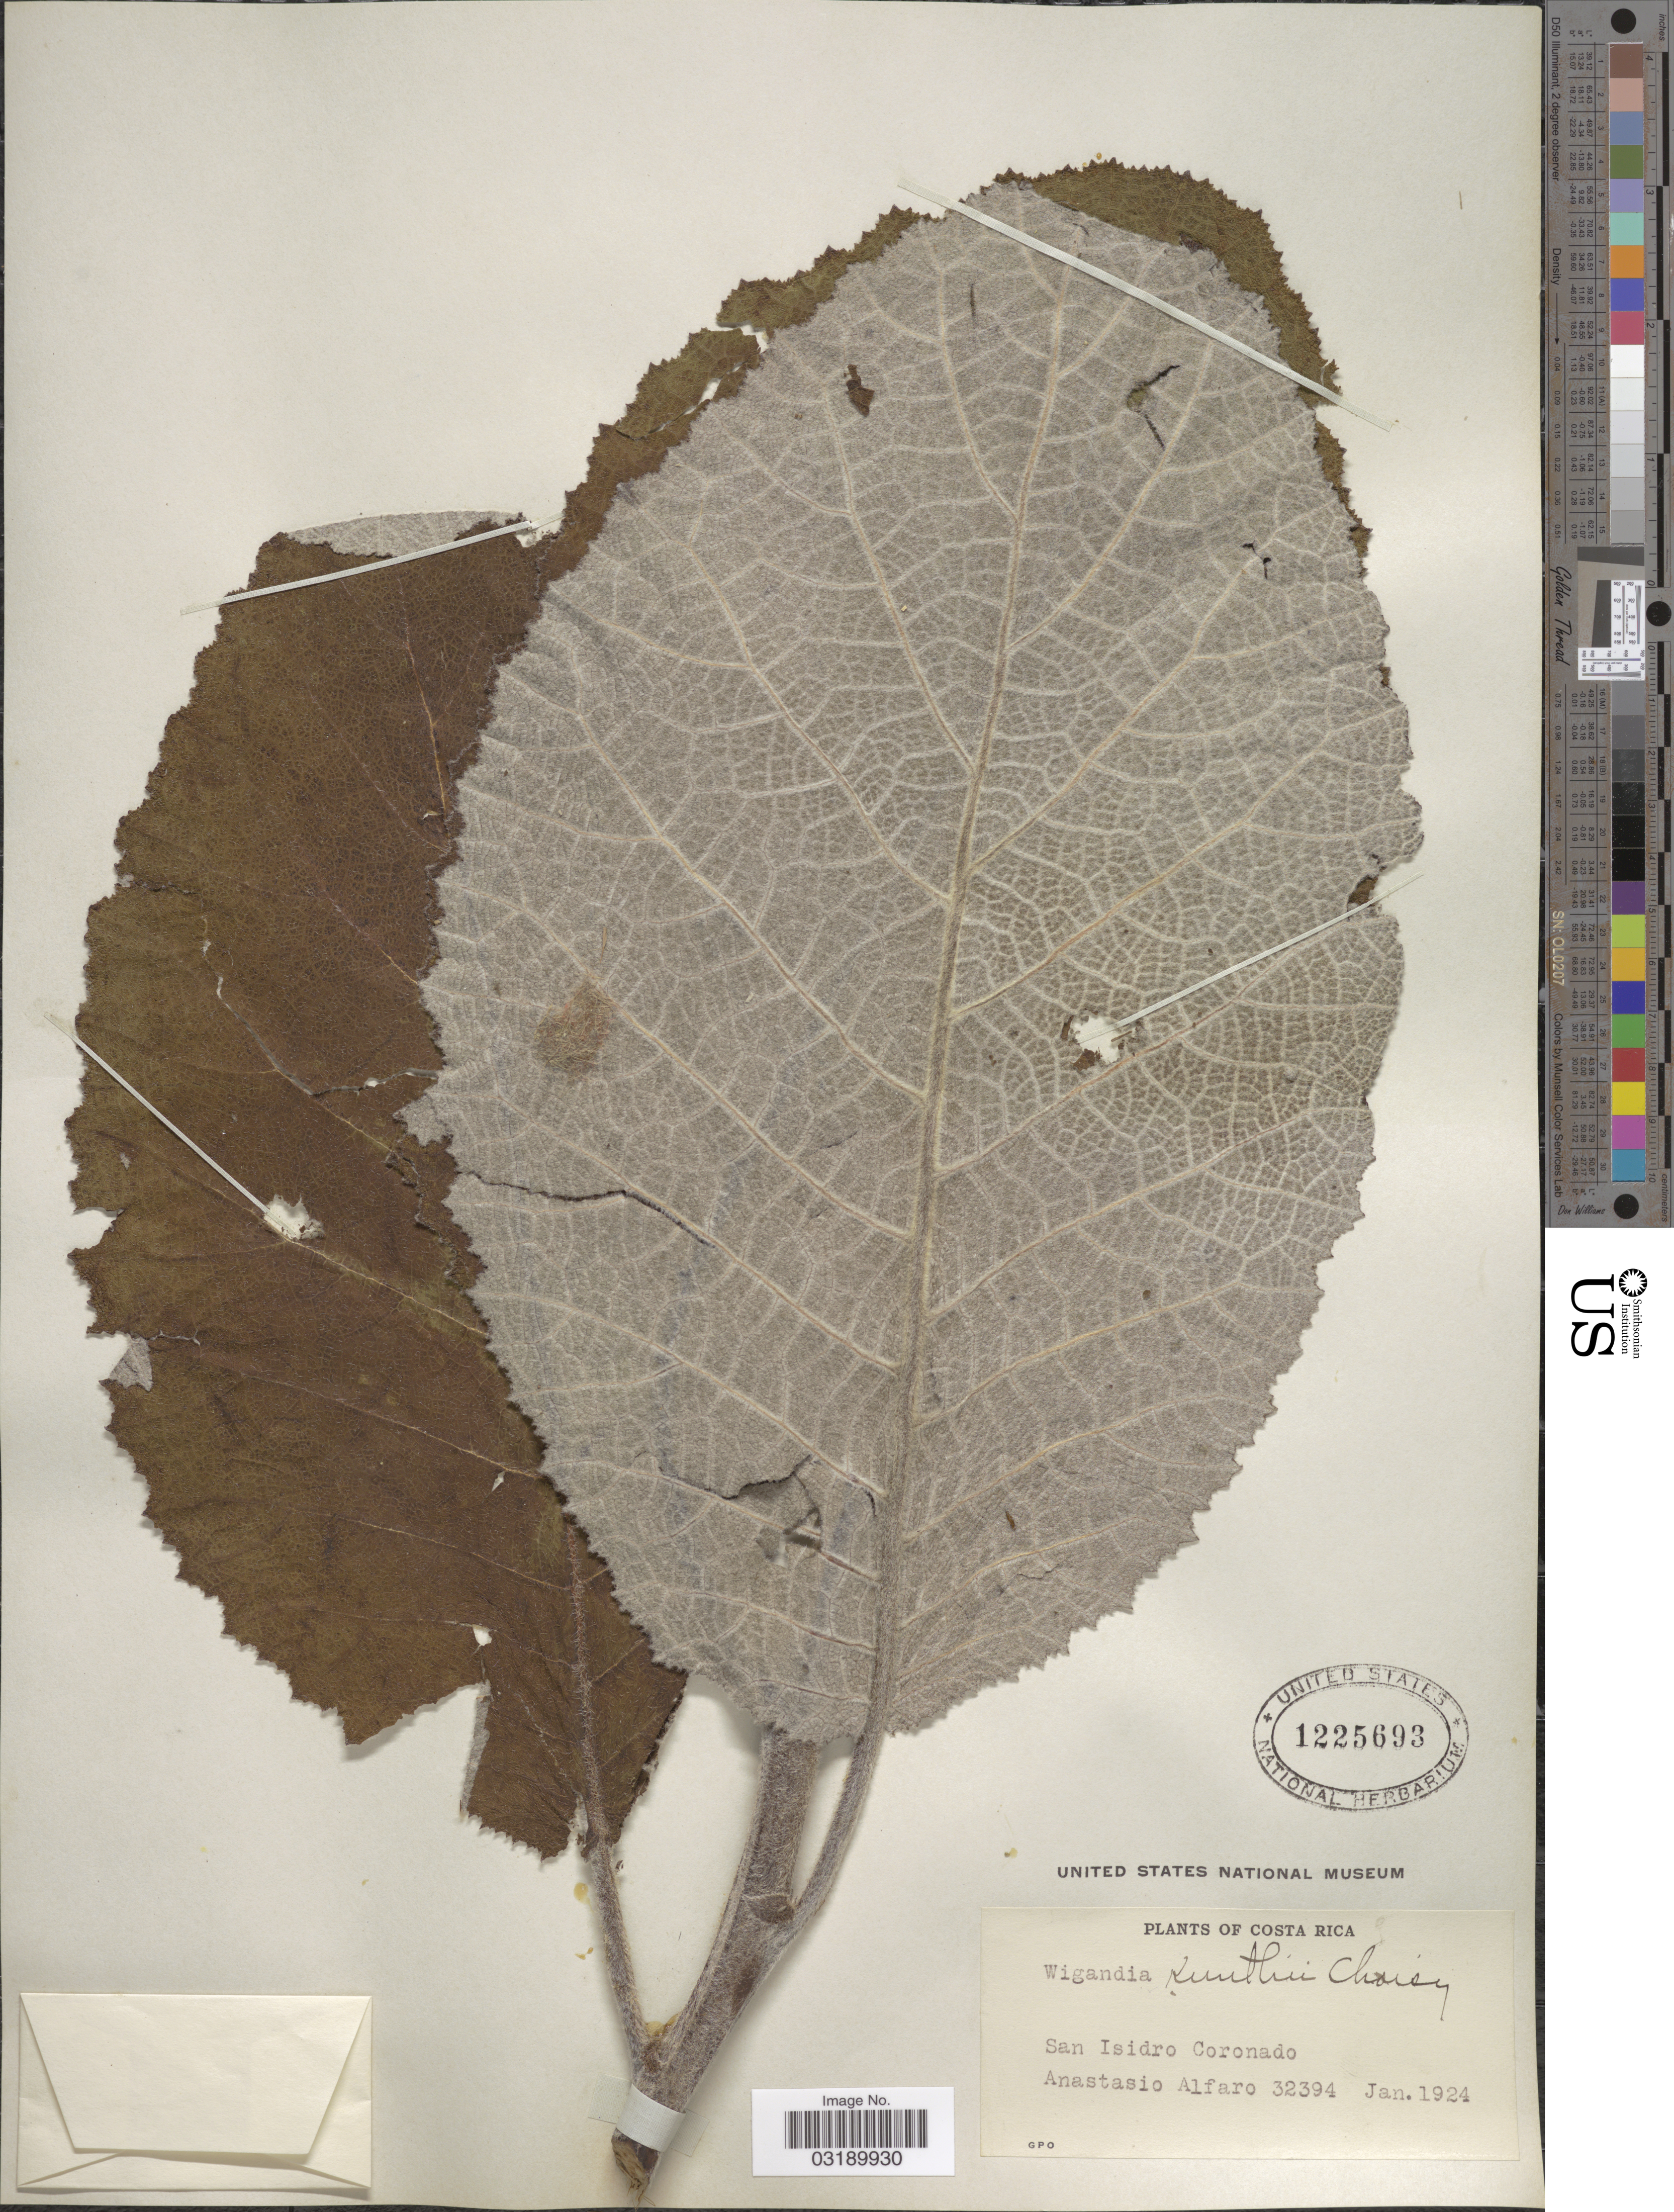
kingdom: Plantae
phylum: Tracheophyta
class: Magnoliopsida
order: Boraginales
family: Namaceae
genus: Wigandia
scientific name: Wigandia kunthii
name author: Choisy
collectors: A. Alfaro Gonzalez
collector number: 32394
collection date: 1924-01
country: Costa Rica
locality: San Isidro Coronado.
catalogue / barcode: US 1225693